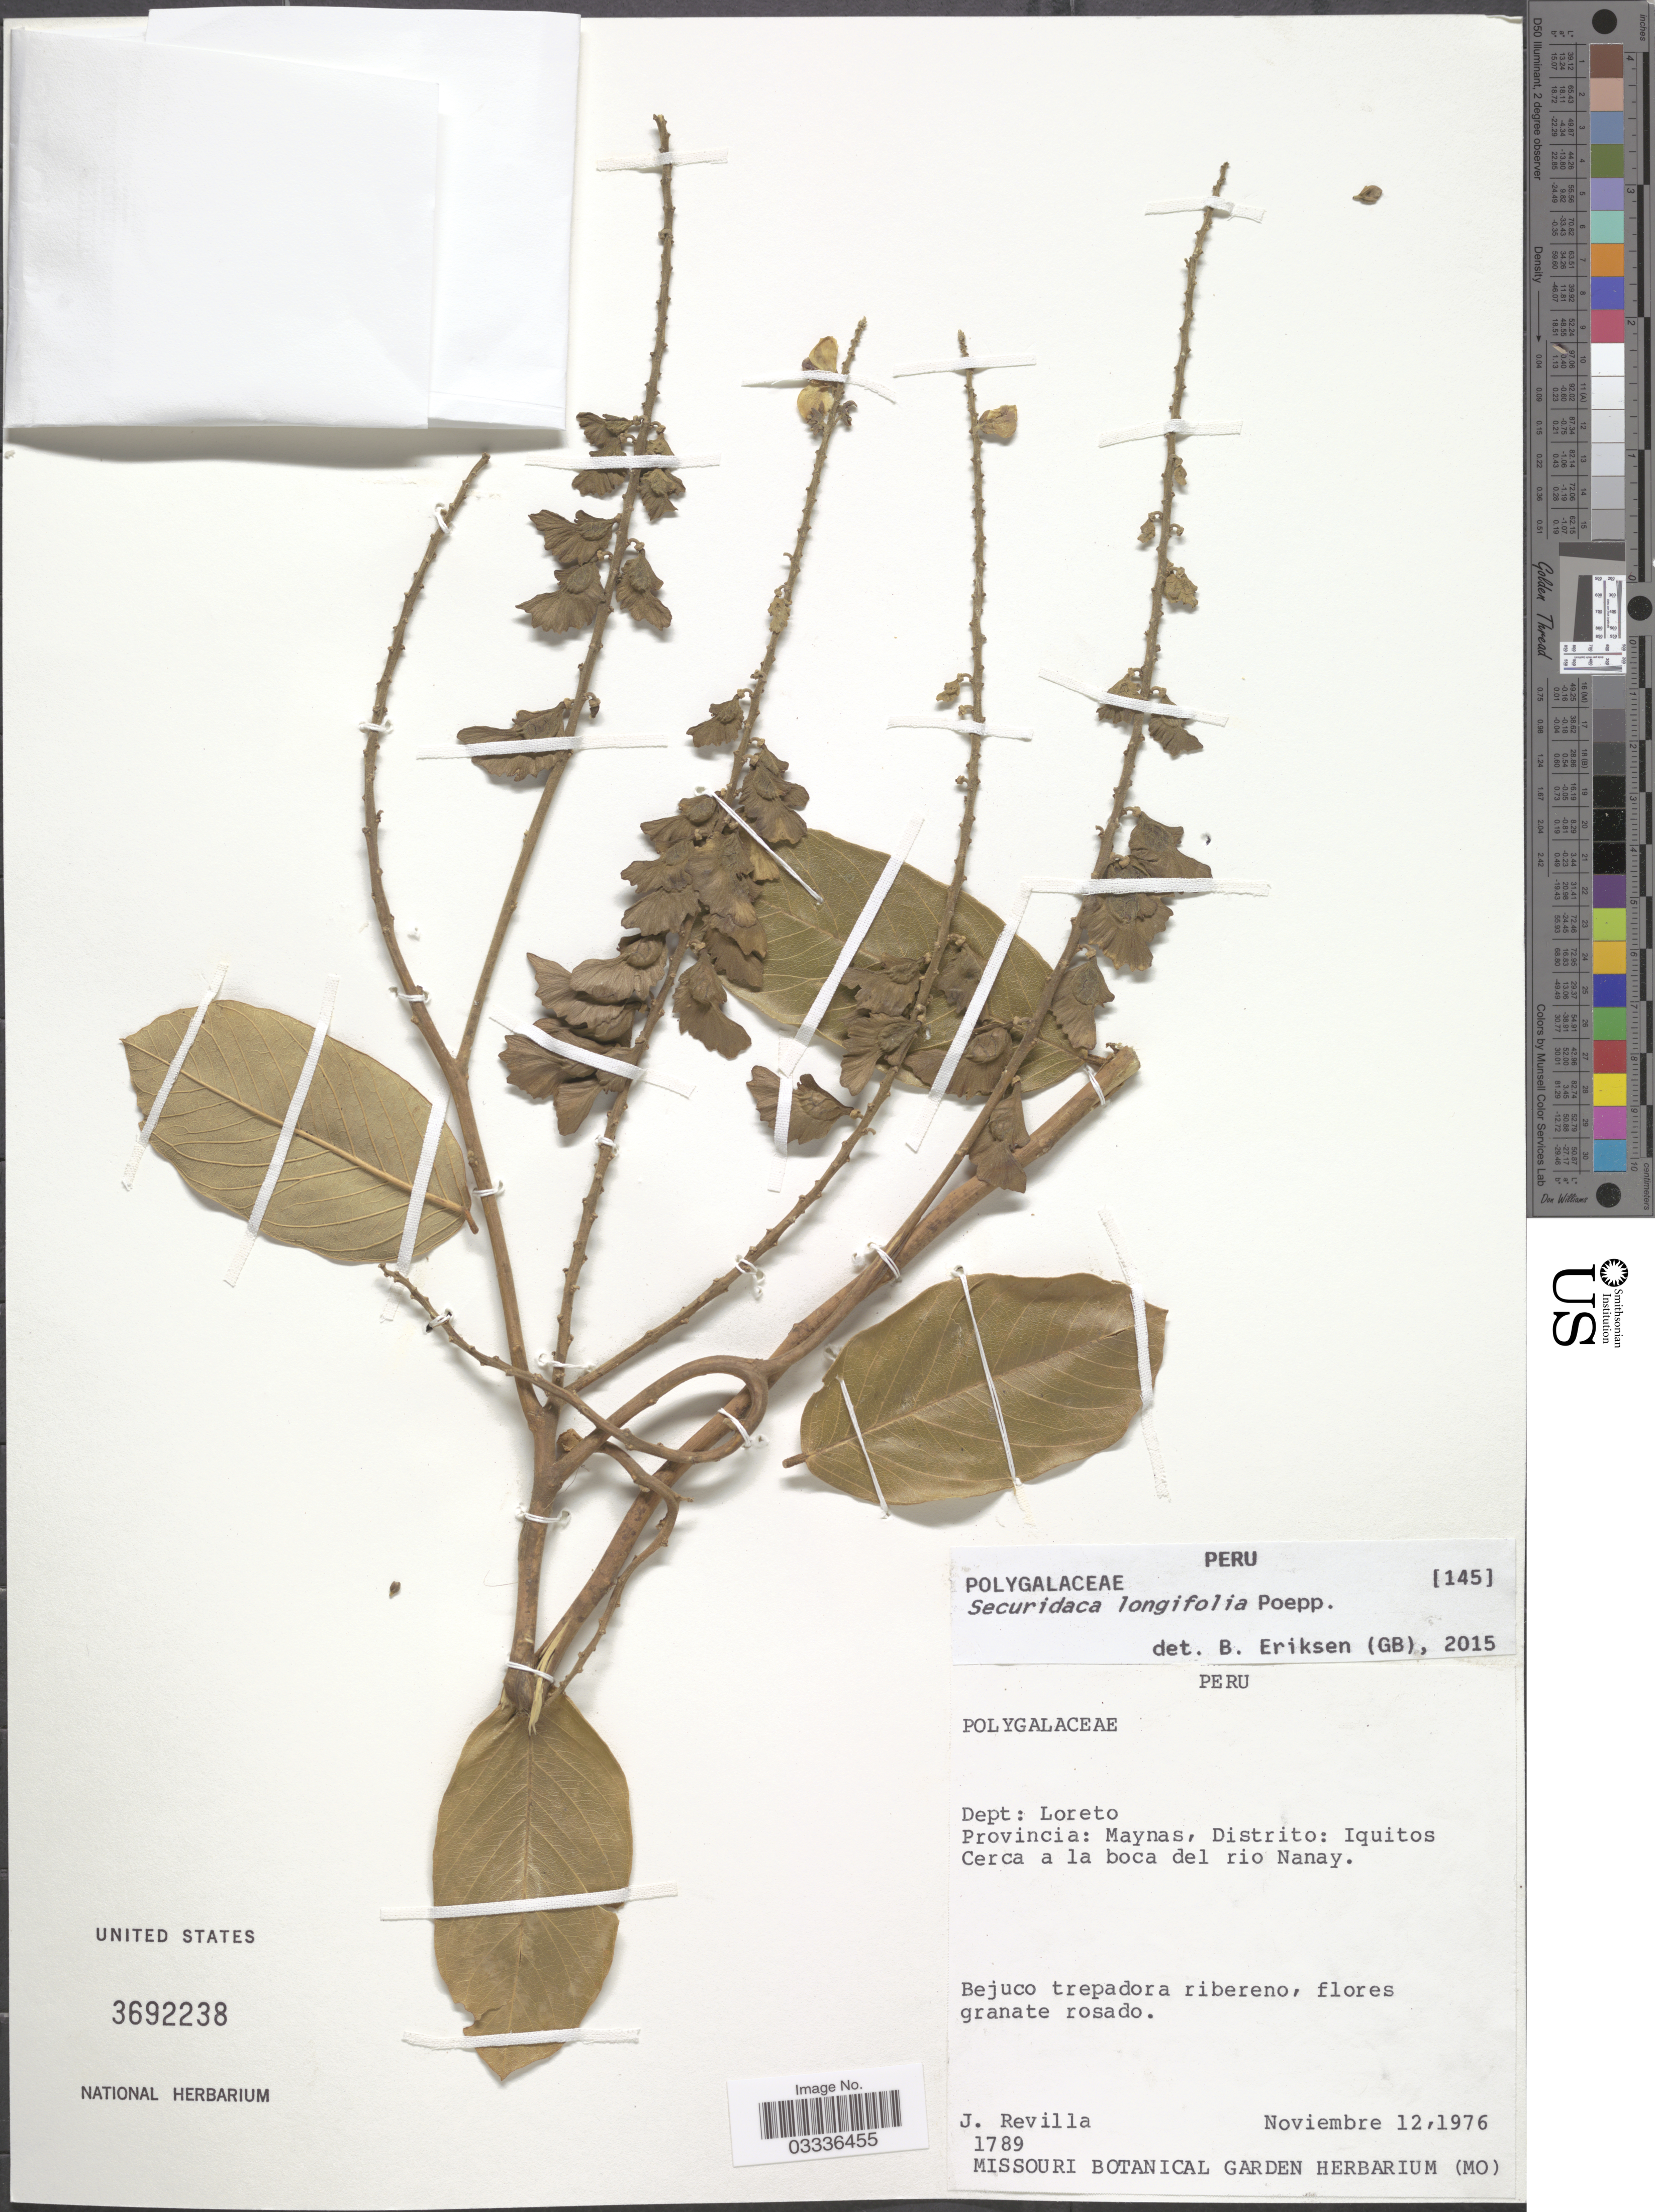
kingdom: Plantae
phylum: Tracheophyta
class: Magnoliopsida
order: Fabales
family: Polygalaceae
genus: Securidaca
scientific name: Securidaca longifolia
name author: Poepp. & Endl.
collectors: J. Revilla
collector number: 1789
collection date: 1976-11-12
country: Peru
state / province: Loreto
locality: Dept: Loreto. Provincia: Maynas, Distrito: Iquitos. Cerca a la boca del rio Nanay.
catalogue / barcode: US 3692238